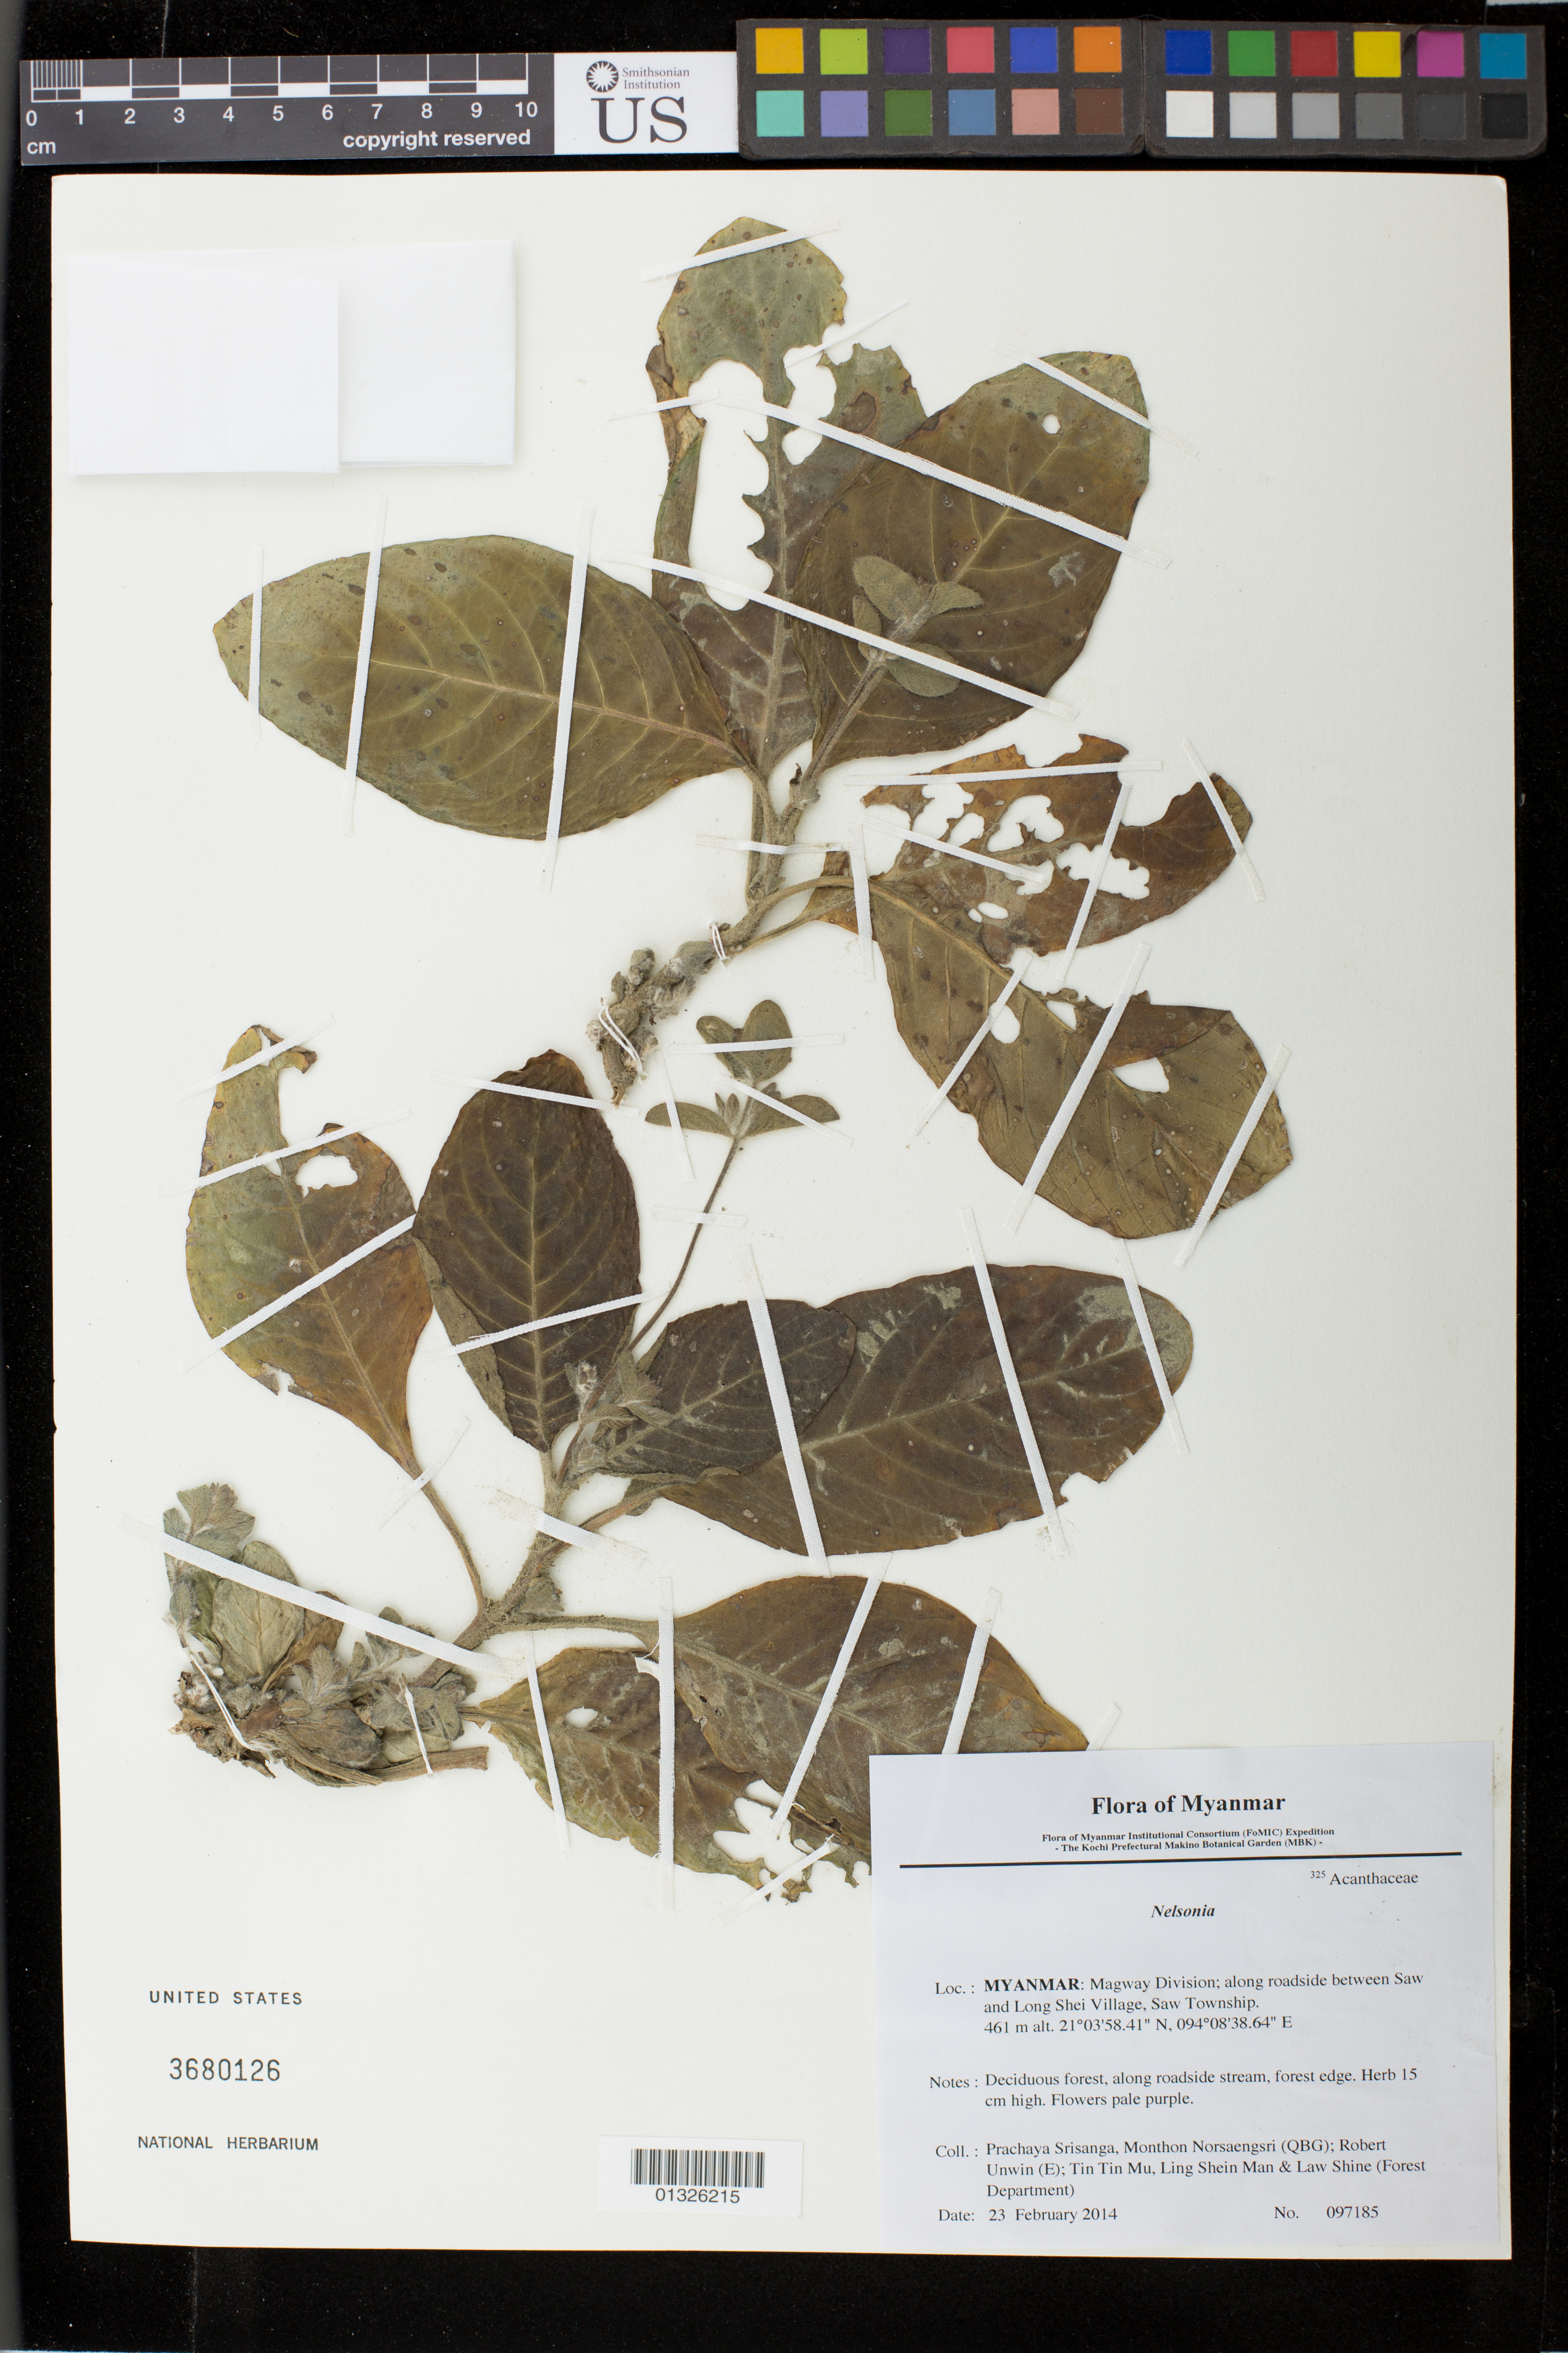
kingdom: Plantae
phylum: Tracheophyta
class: Magnoliopsida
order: Lamiales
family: Acanthaceae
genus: Nelsonia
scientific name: Nelsonia sp.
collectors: P. Srisanga, M. Norsaengsri, R. Unwin, Tin Tin Mu, Ling Shein Man & L. Shine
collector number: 97185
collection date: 2014-02-23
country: Myanmar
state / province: Chin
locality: Along roadside between Saw and Long Shei Village, Saw Township.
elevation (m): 461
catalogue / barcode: US 3680126